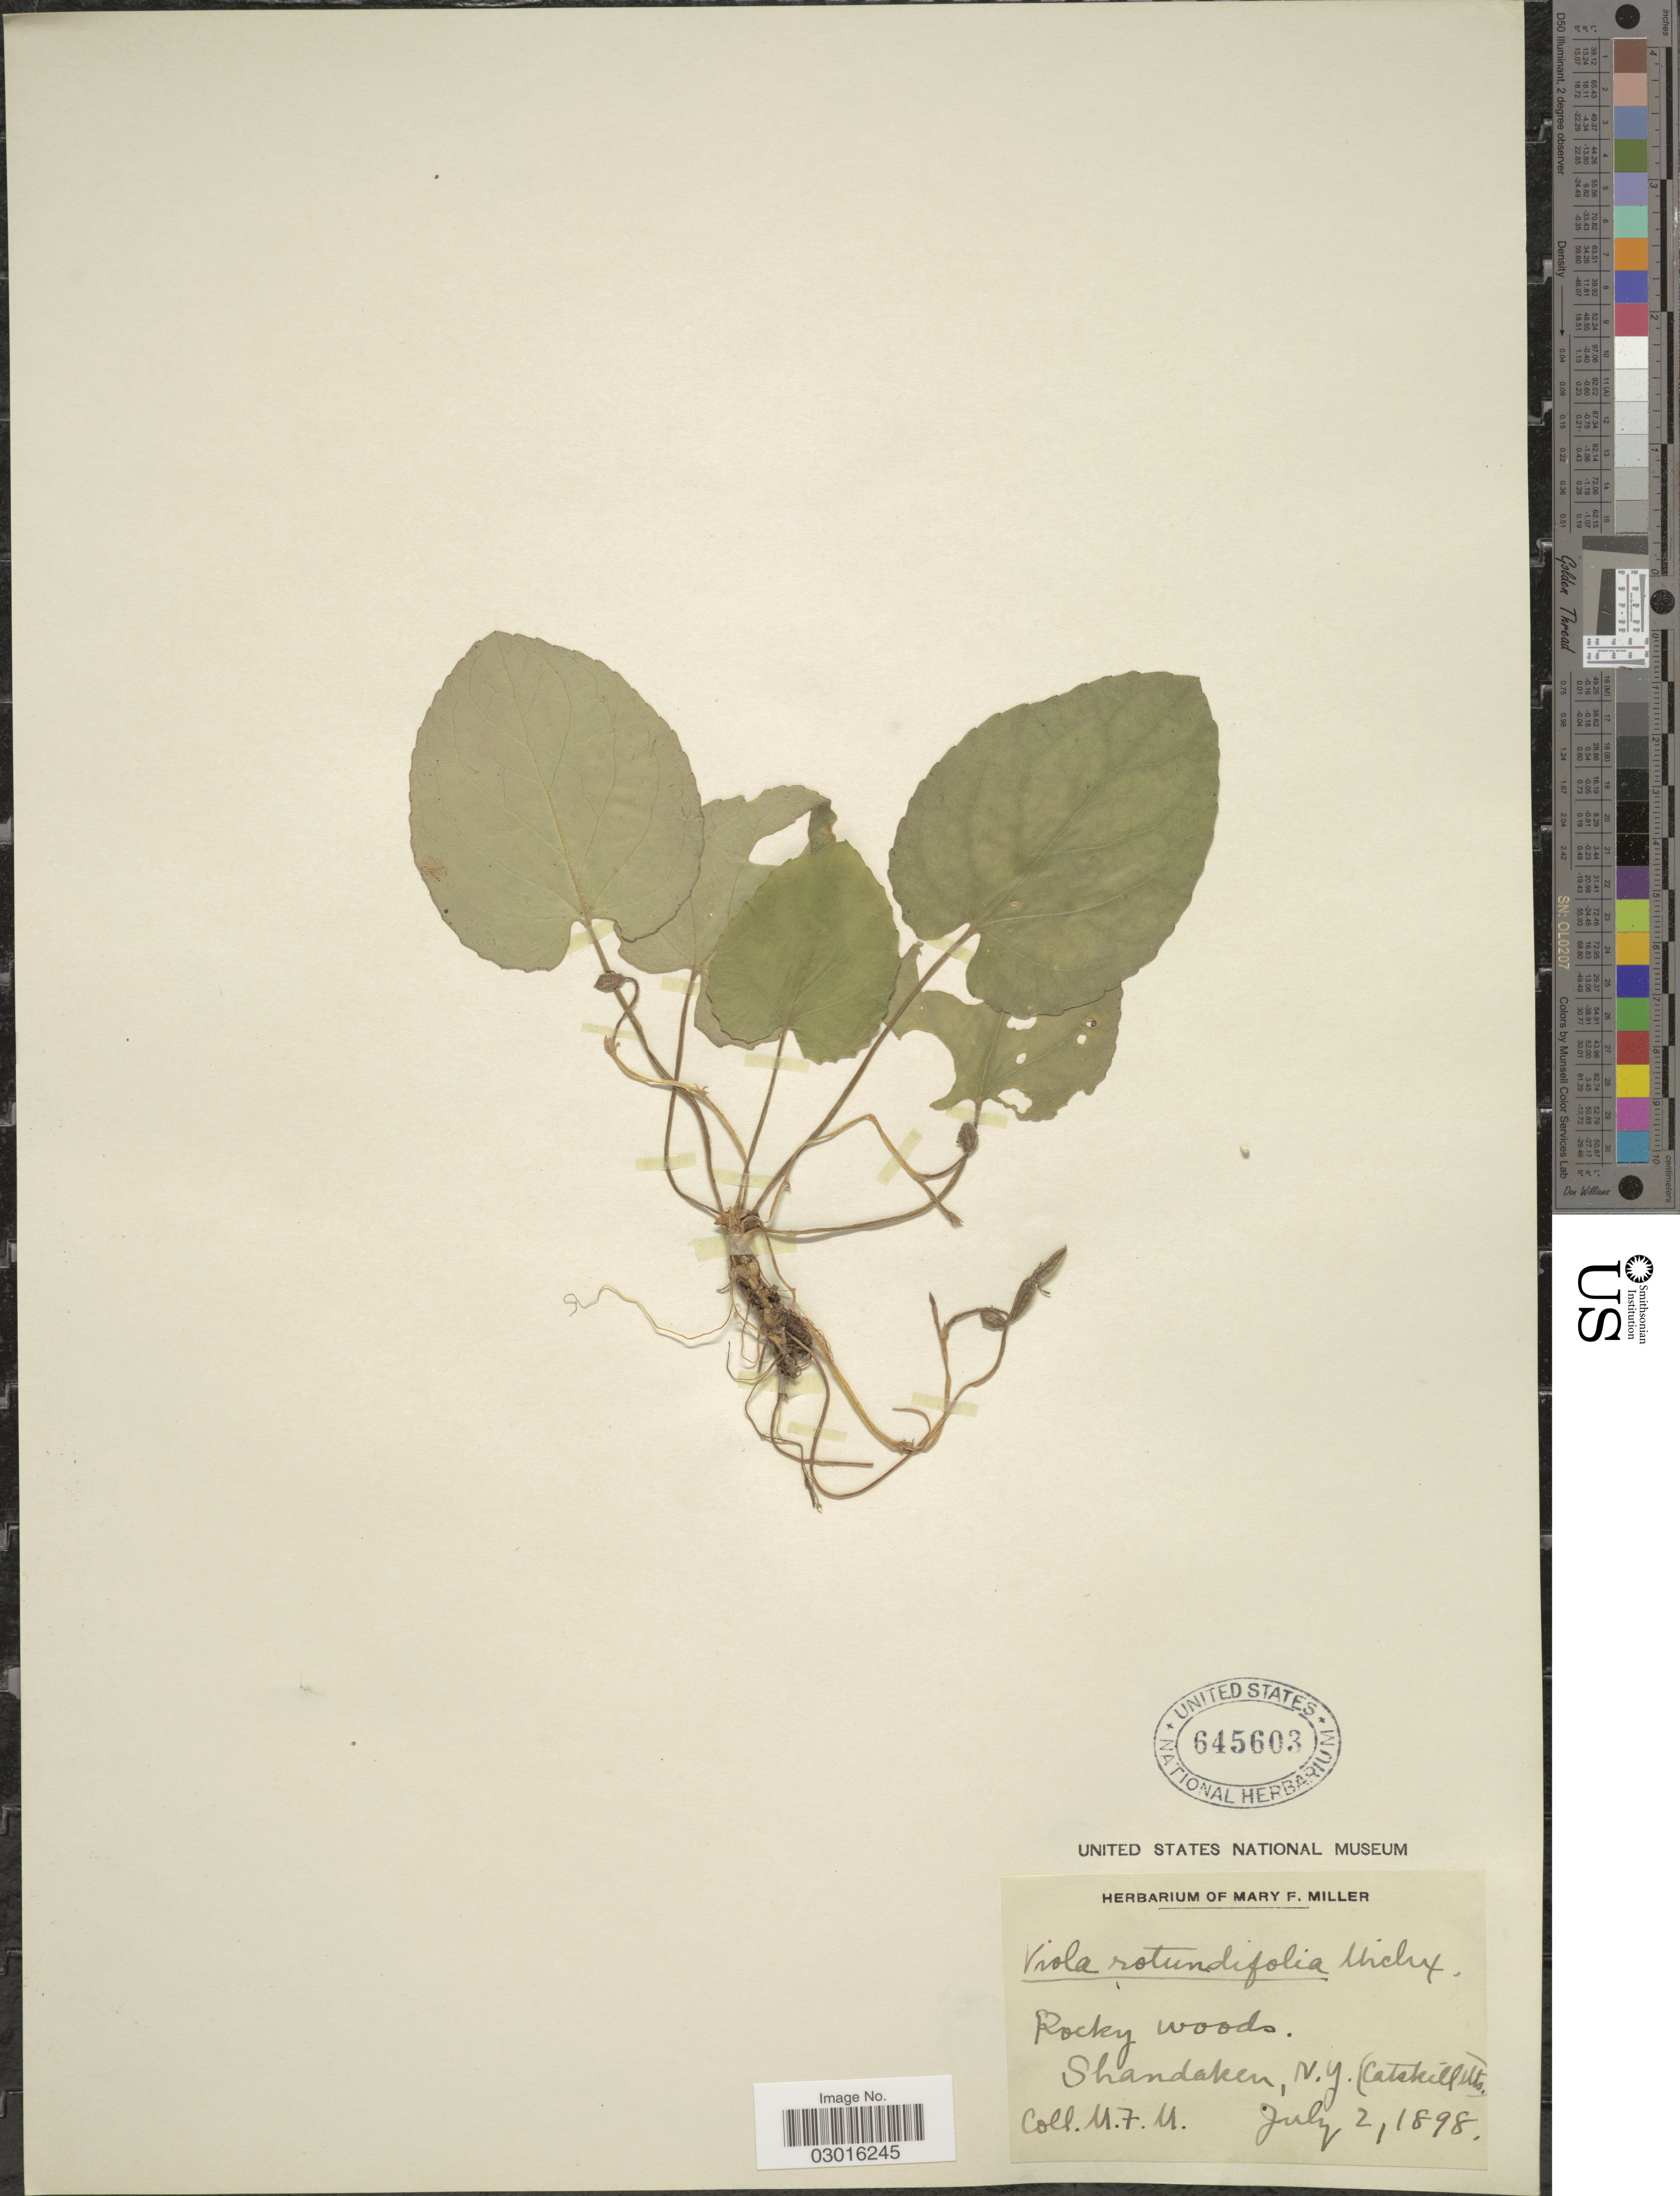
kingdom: Plantae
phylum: Tracheophyta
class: Magnoliopsida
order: Malpighiales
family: Violaceae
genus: Viola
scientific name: Viola rotundifolia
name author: Michx.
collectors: M. Miller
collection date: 1898-07-02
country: United States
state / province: New York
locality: Shandaken, (Catskill Mts.).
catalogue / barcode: US 645603